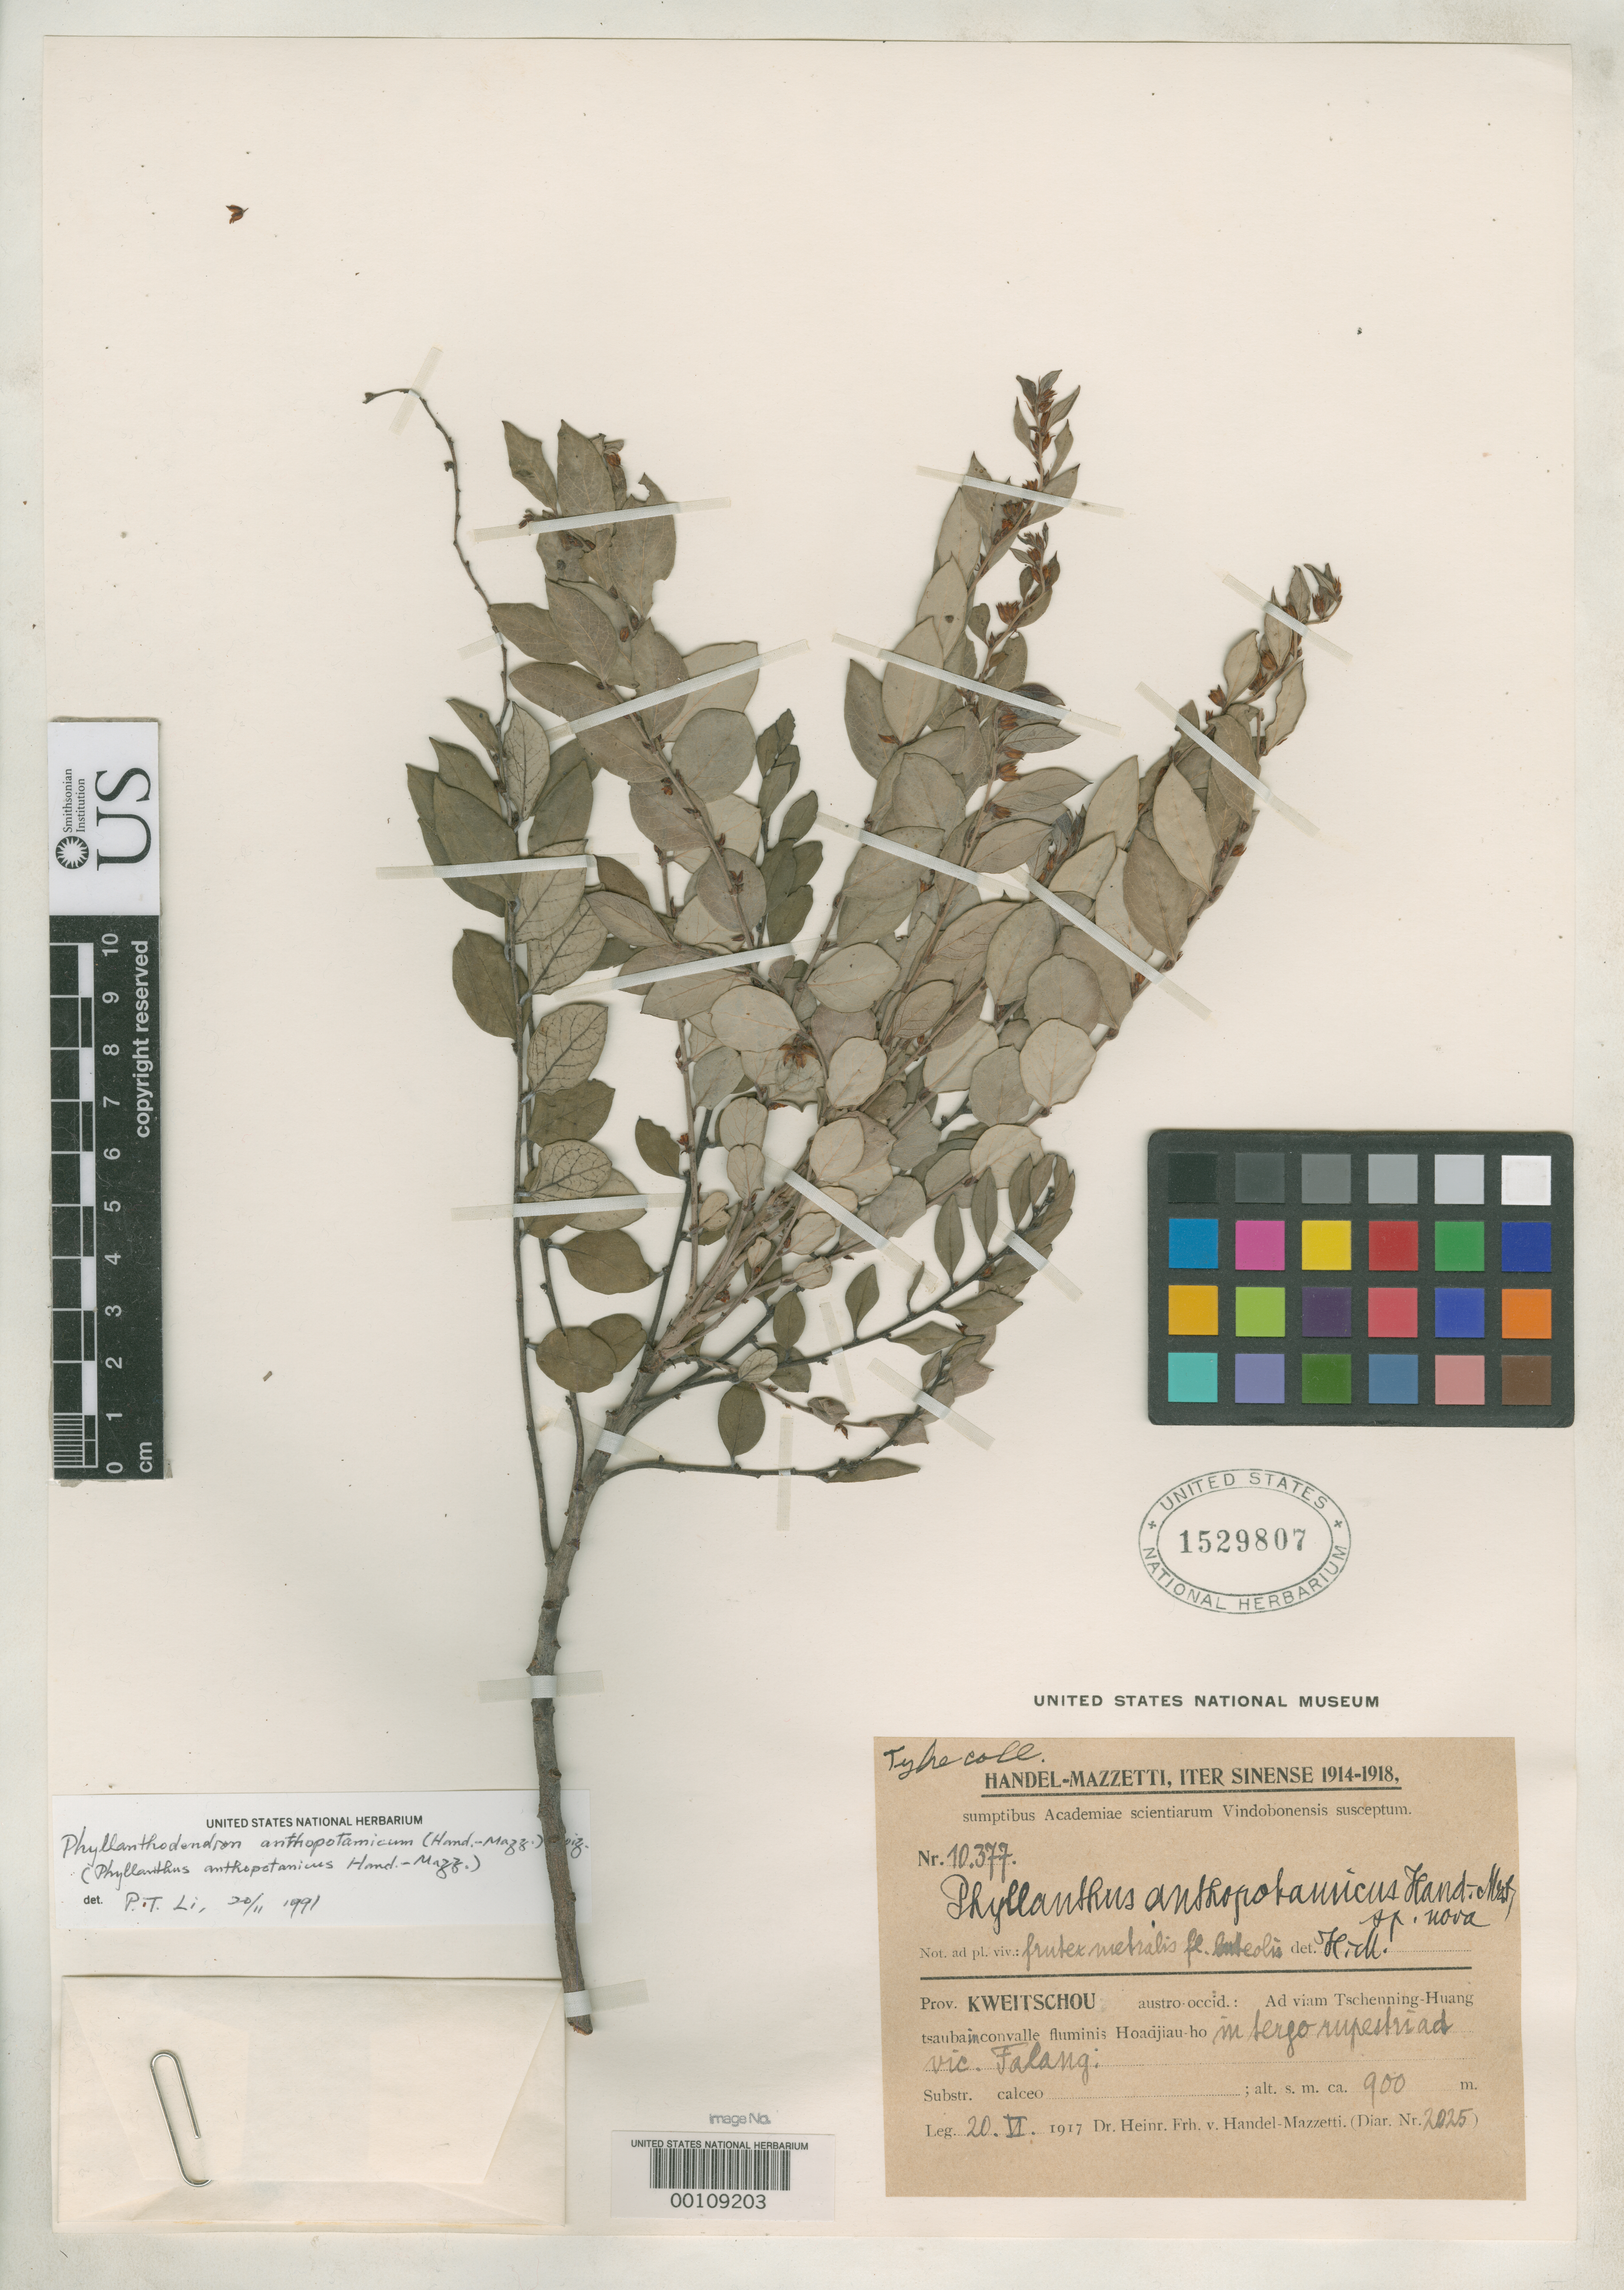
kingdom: Plantae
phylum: Tracheophyta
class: Magnoliopsida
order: Malpighiales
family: Phyllanthaceae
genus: Phyllanthus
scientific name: Phyllanthus anthopotamicus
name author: Hand.-Mazz.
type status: Isotype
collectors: H. Handel-Mazzetti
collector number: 10377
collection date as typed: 20 Jun 1917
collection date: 1917-06-20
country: China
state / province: Guizhou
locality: Falang.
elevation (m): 900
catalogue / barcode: US 1529807